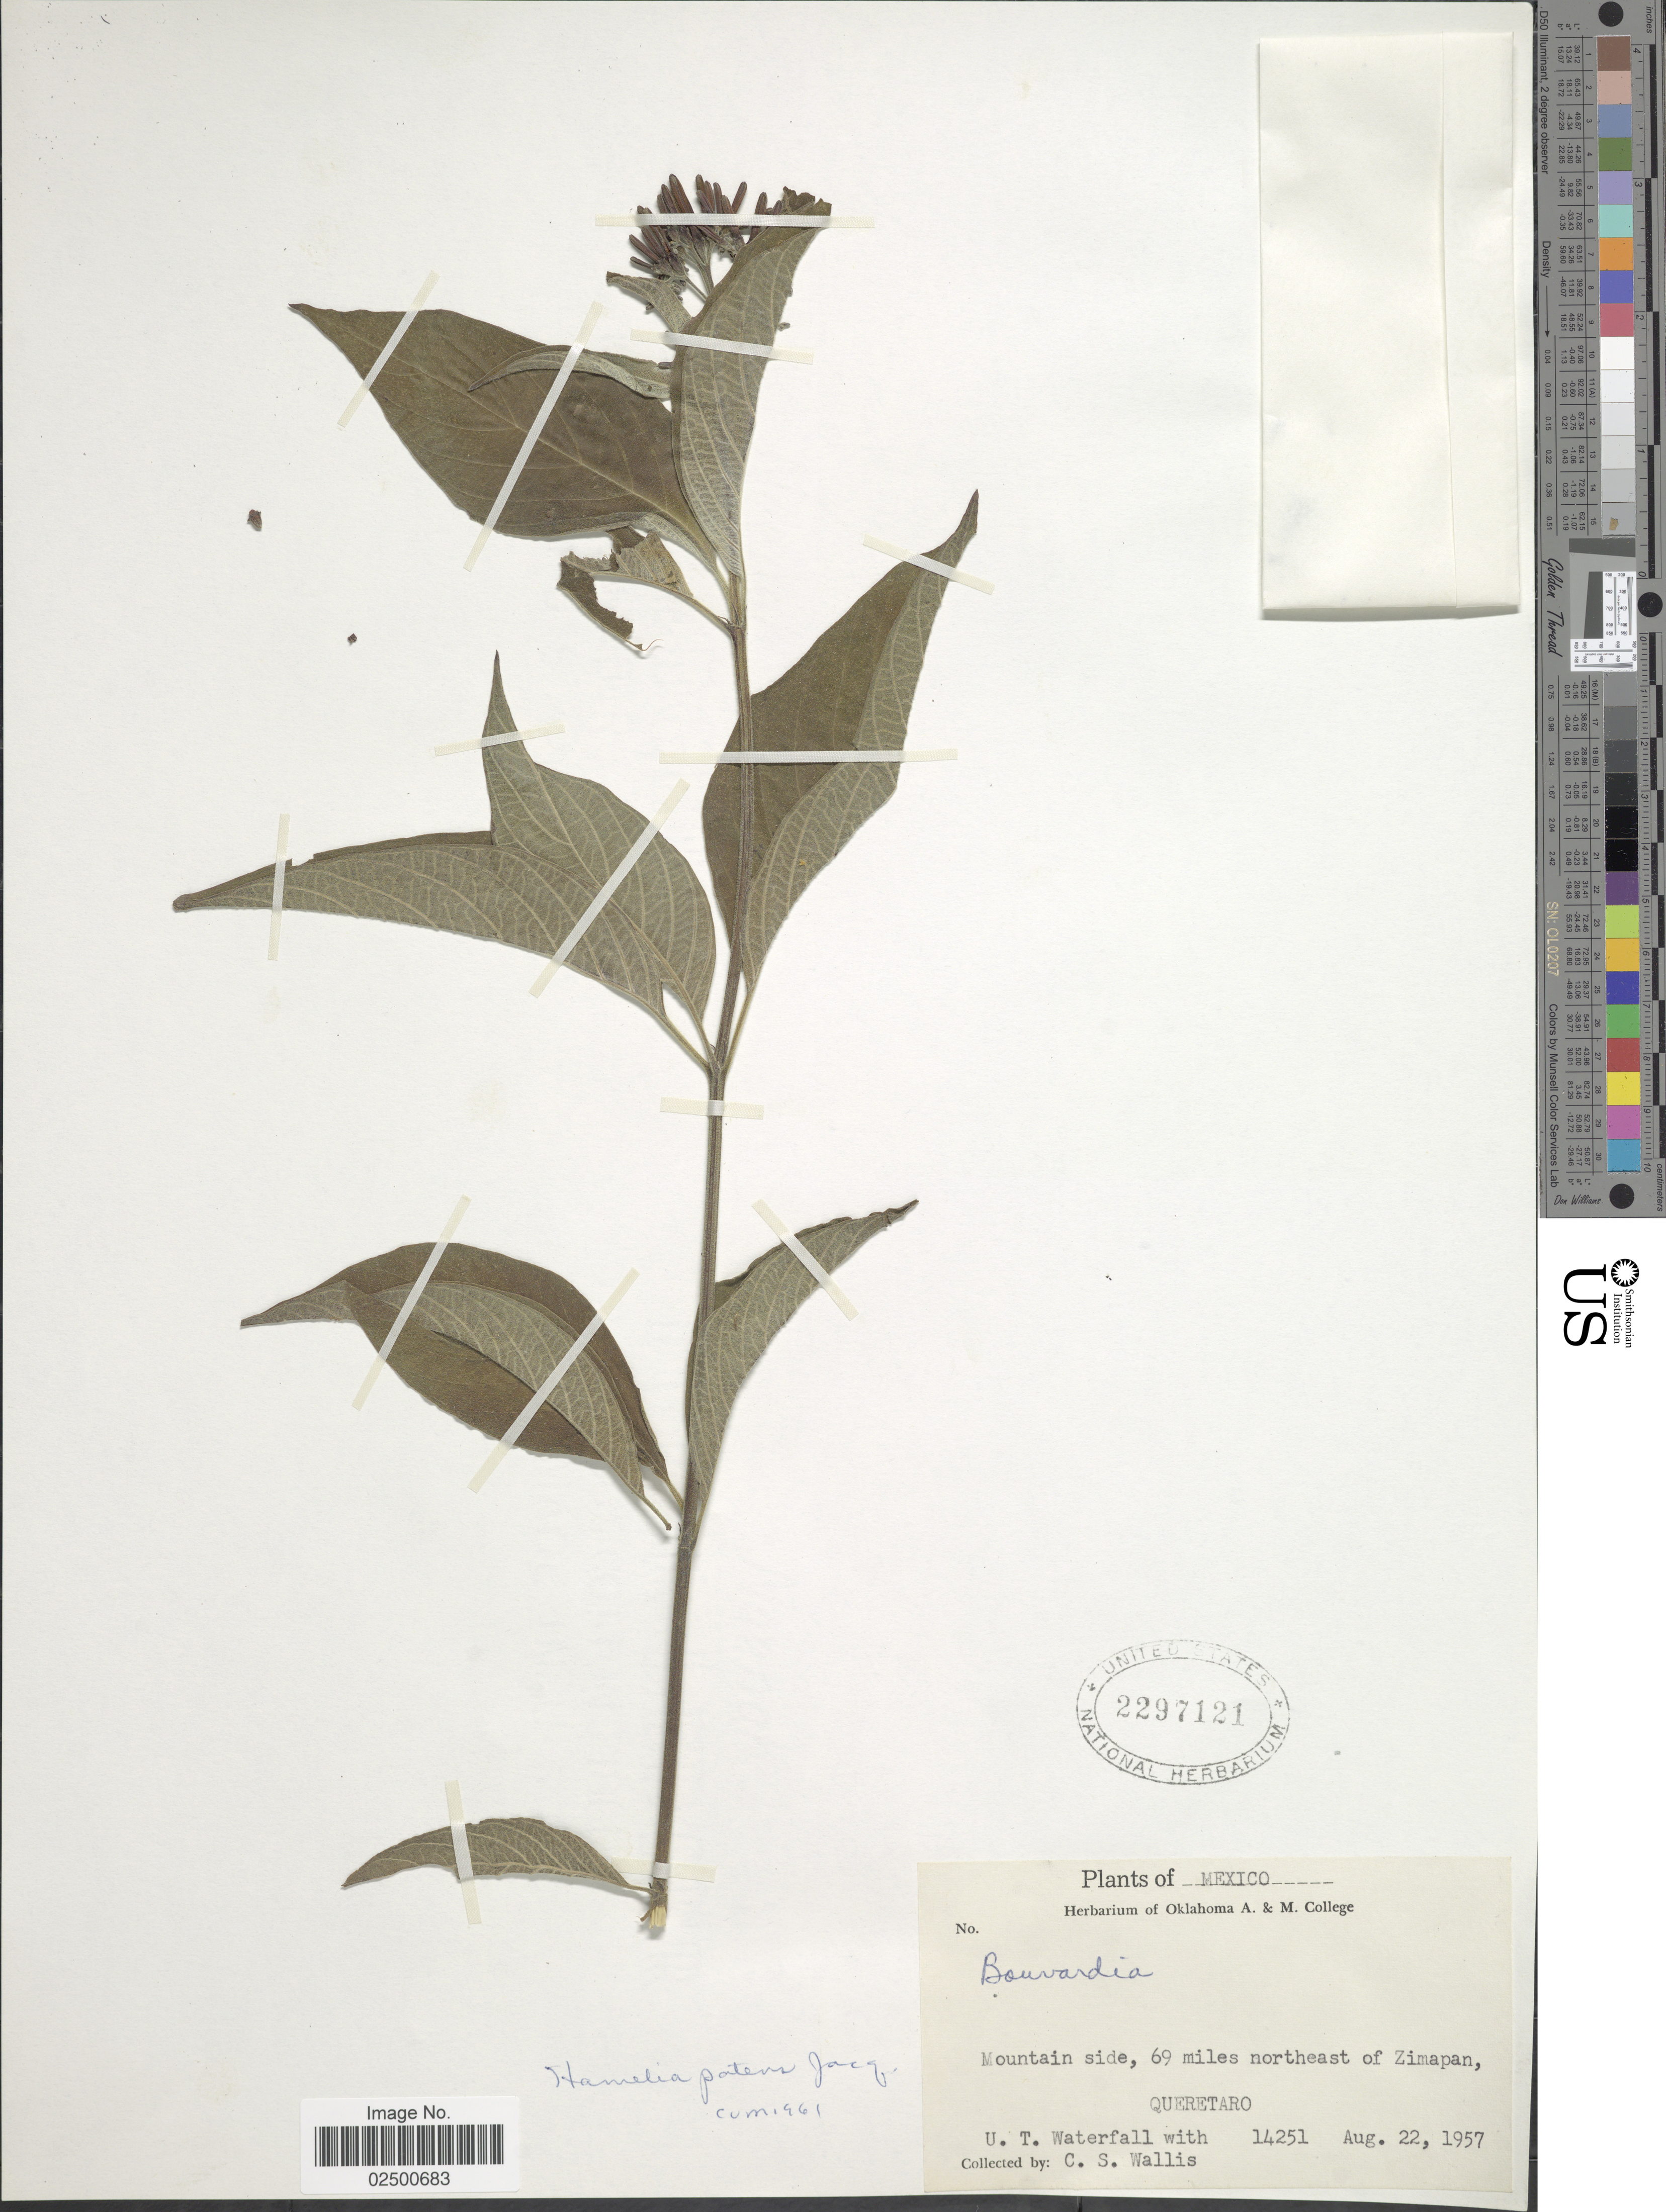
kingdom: Plantae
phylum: Tracheophyta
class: Magnoliopsida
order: Gentianales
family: Rubiaceae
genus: Hamelia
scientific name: Hamelia patens var. patens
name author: Jacq.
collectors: U. T. Waterfall & C. S. Wallis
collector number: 14251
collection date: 1957-08-22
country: Mexico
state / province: Querétaro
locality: Mountain side, 69 miles northeast of Zimapan.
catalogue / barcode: US 2297121